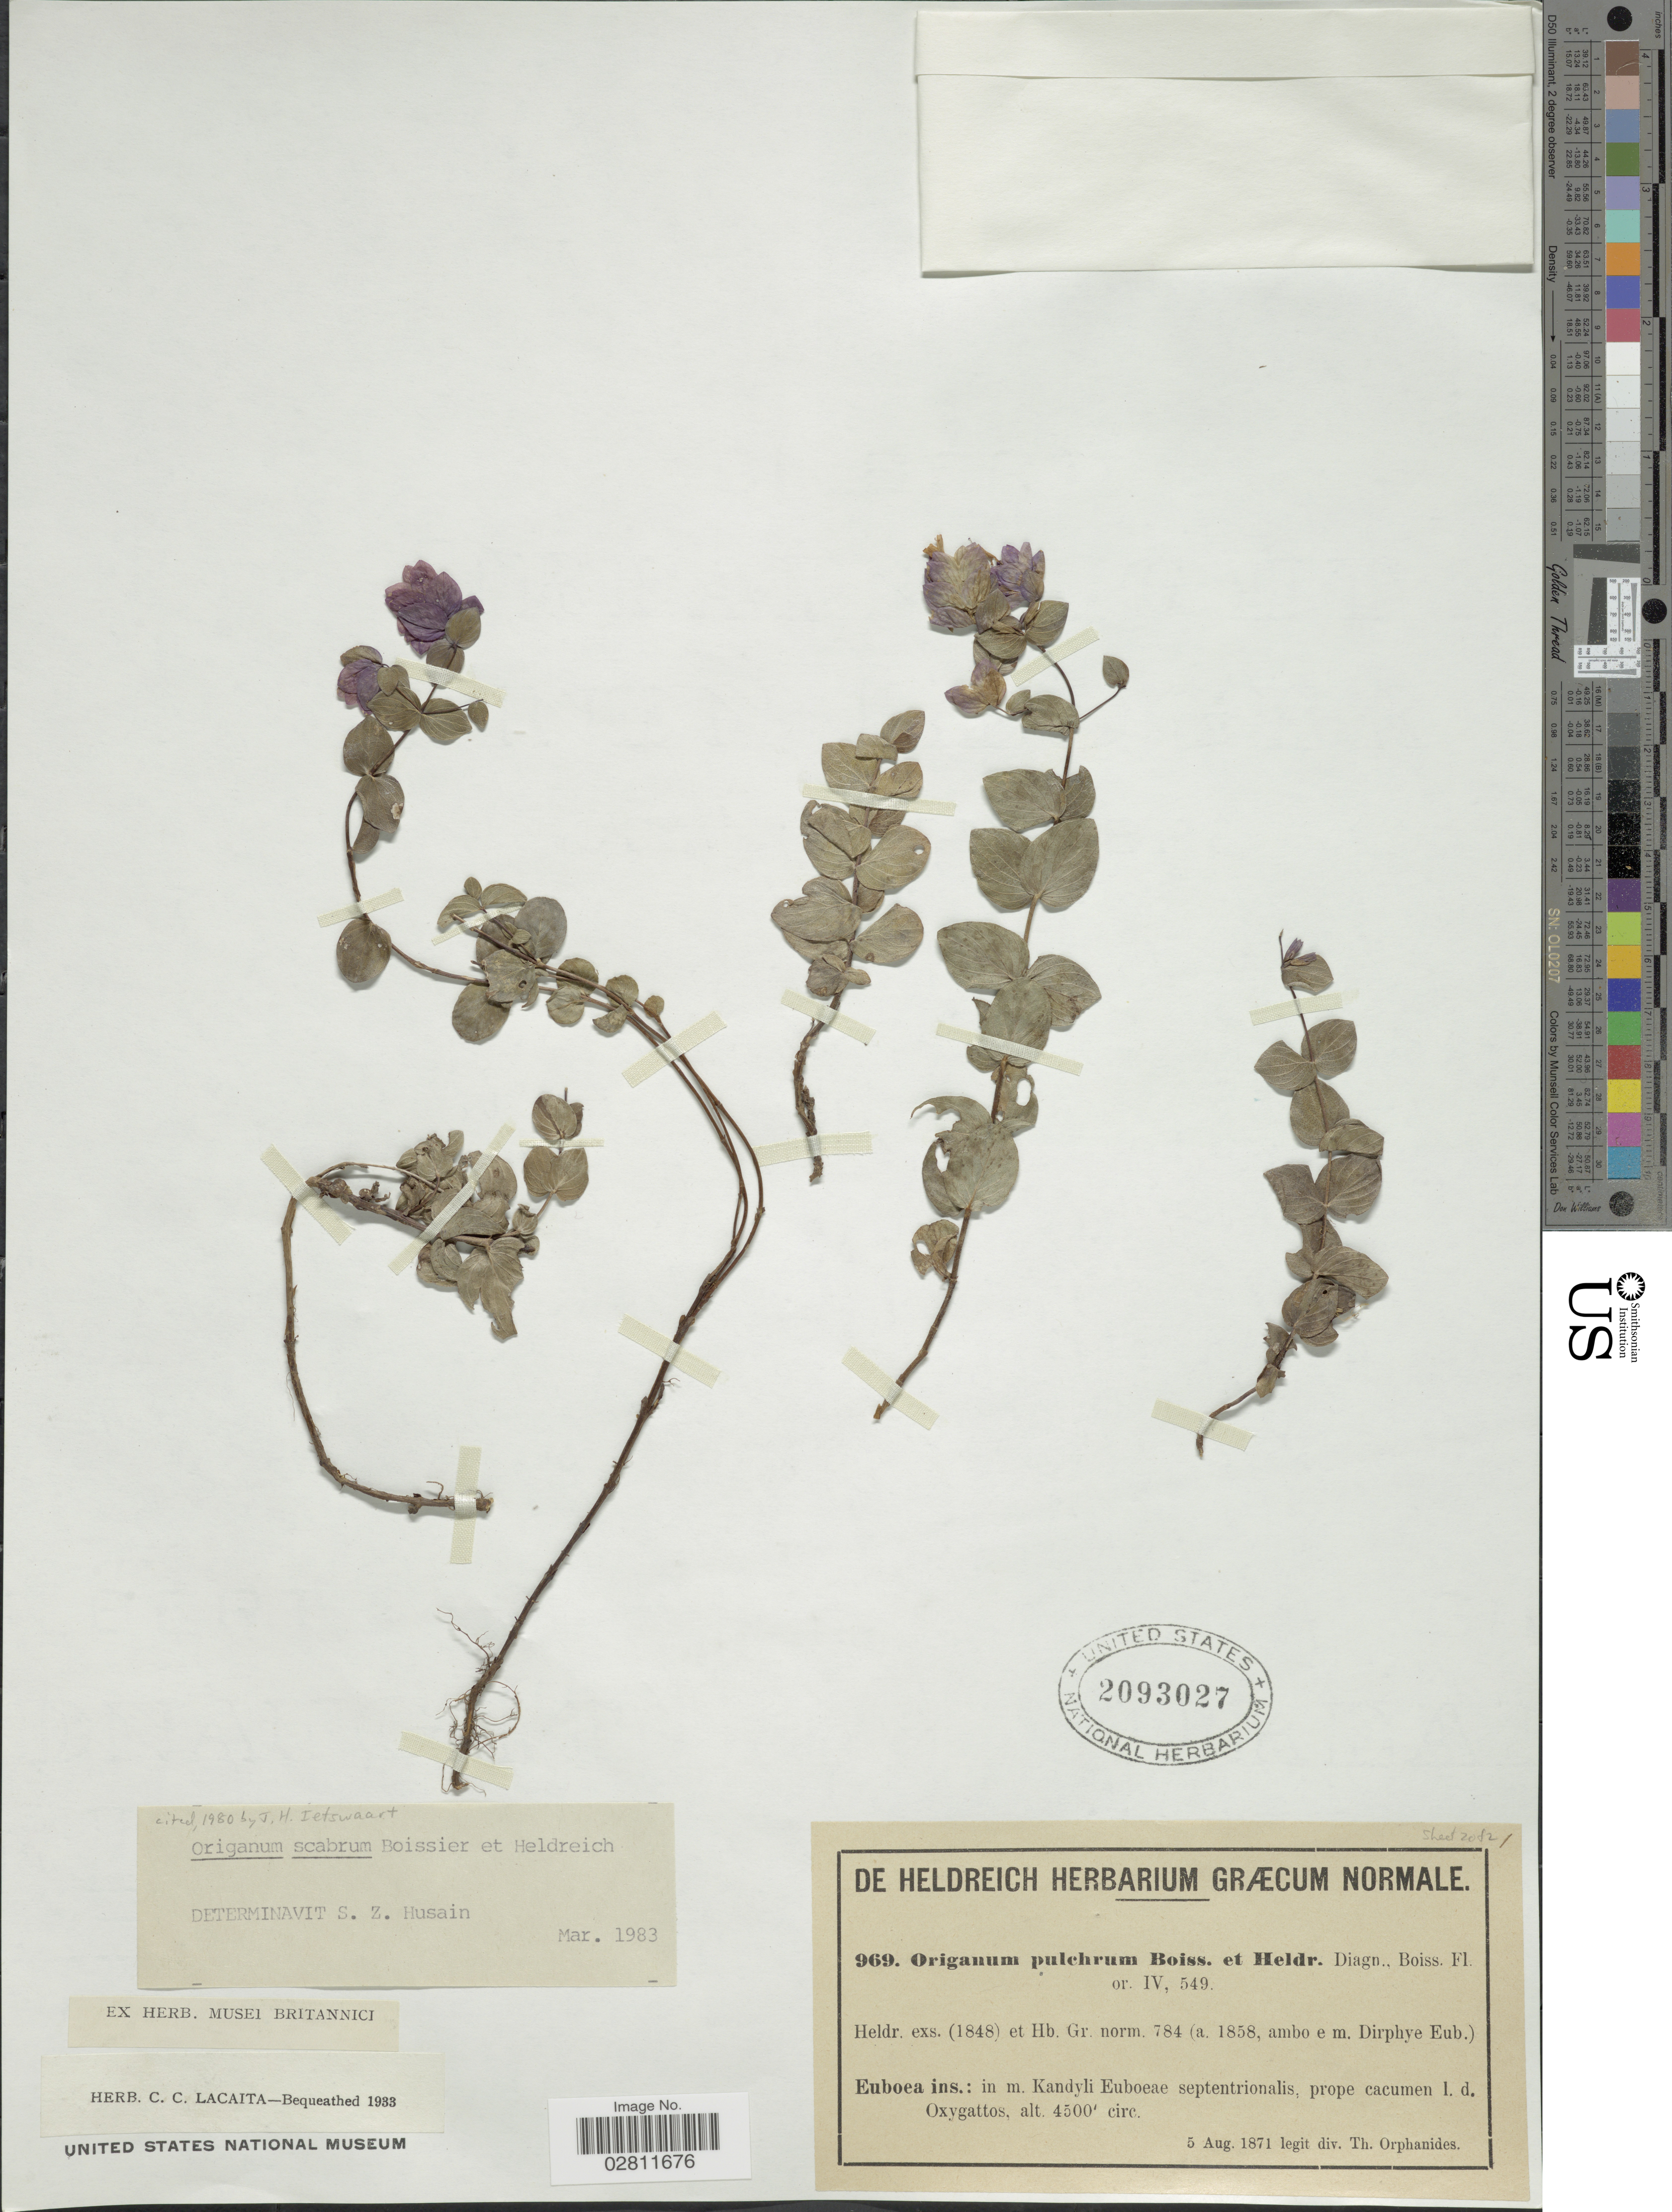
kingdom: Plantae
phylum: Tracheophyta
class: Magnoliopsida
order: Lamiales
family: Lamiaceae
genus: Origanum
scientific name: Origanum scabrum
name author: Boiss. & Heldr.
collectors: T. G. Orphanides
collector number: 969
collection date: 1871-08-05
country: Greece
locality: Euboea ins.: in m. Kandyli Euboeae septentrionalis, prope cacumen l. d. Oxygattos.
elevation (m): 1372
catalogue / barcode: US 2093027